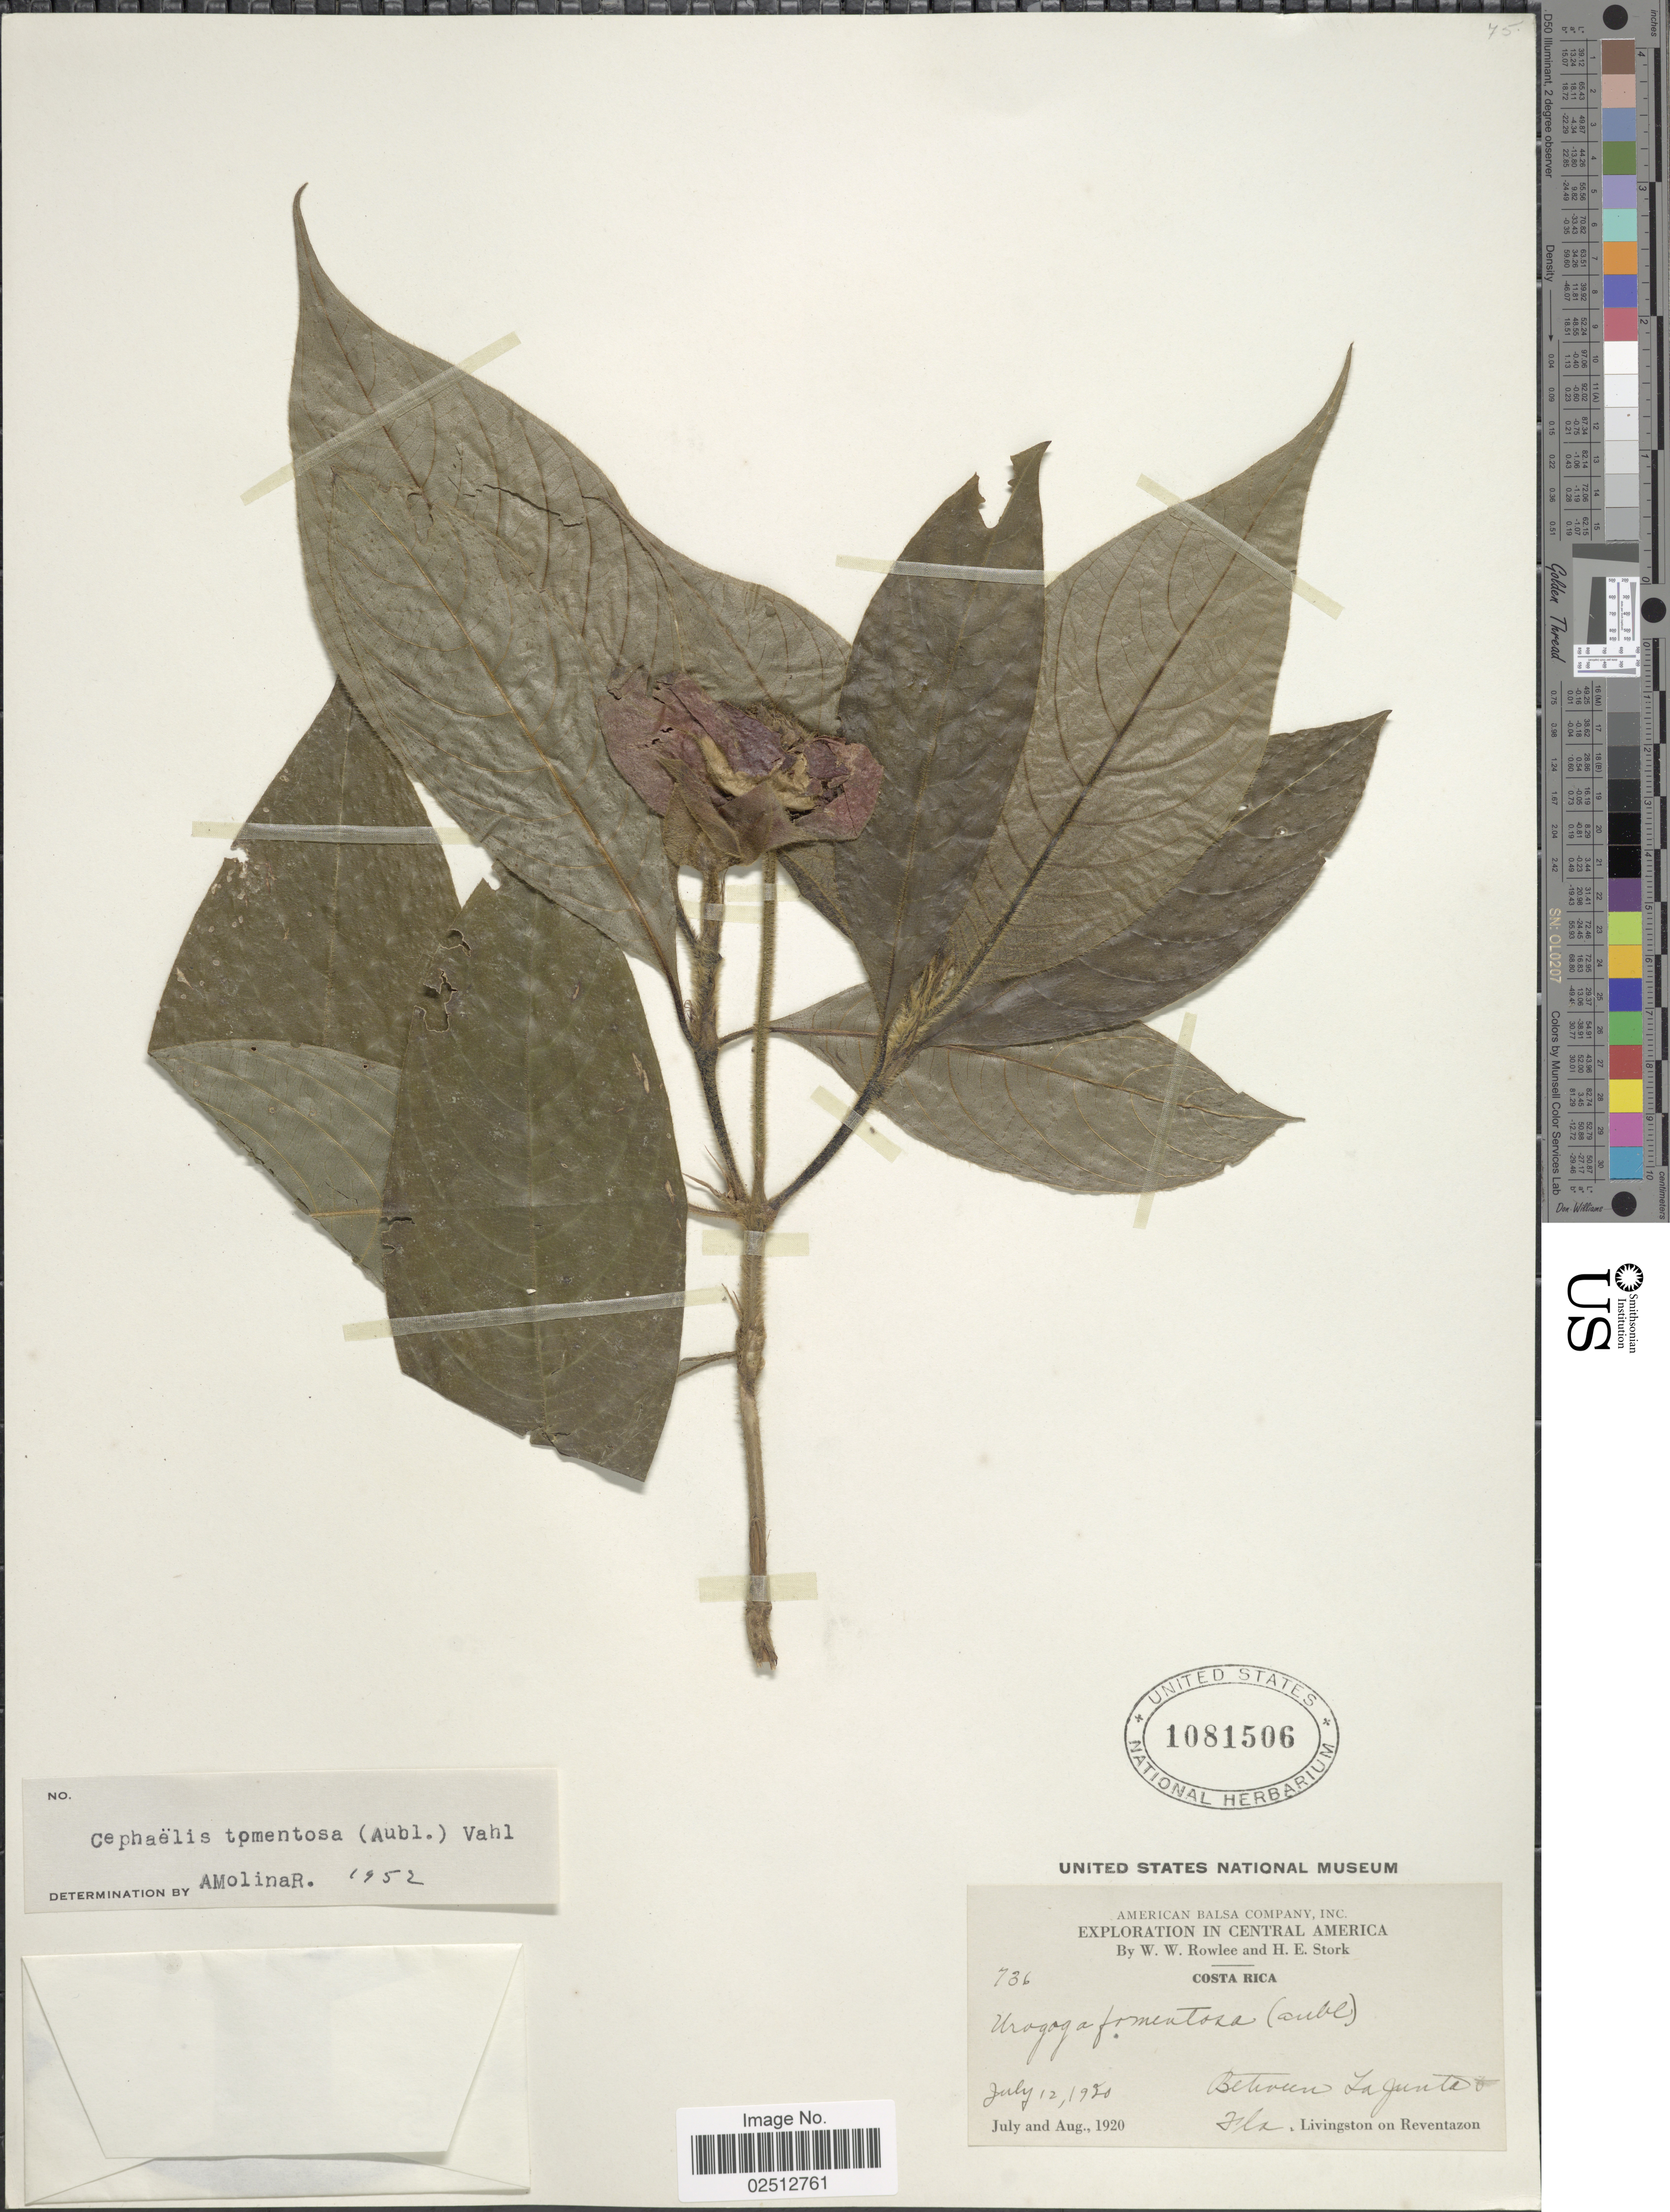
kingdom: Plantae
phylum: Tracheophyta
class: Magnoliopsida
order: Gentianales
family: Rubiaceae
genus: Psychotria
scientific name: Psychotria poeppigiana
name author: Müll. Arg.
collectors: W. W. Rowlee & H. E. Stork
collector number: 736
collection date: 1920-07-12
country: Costa Rica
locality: Central America, Between Lajunta & Fla. Livingston on Reventazon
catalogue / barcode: US 1081506